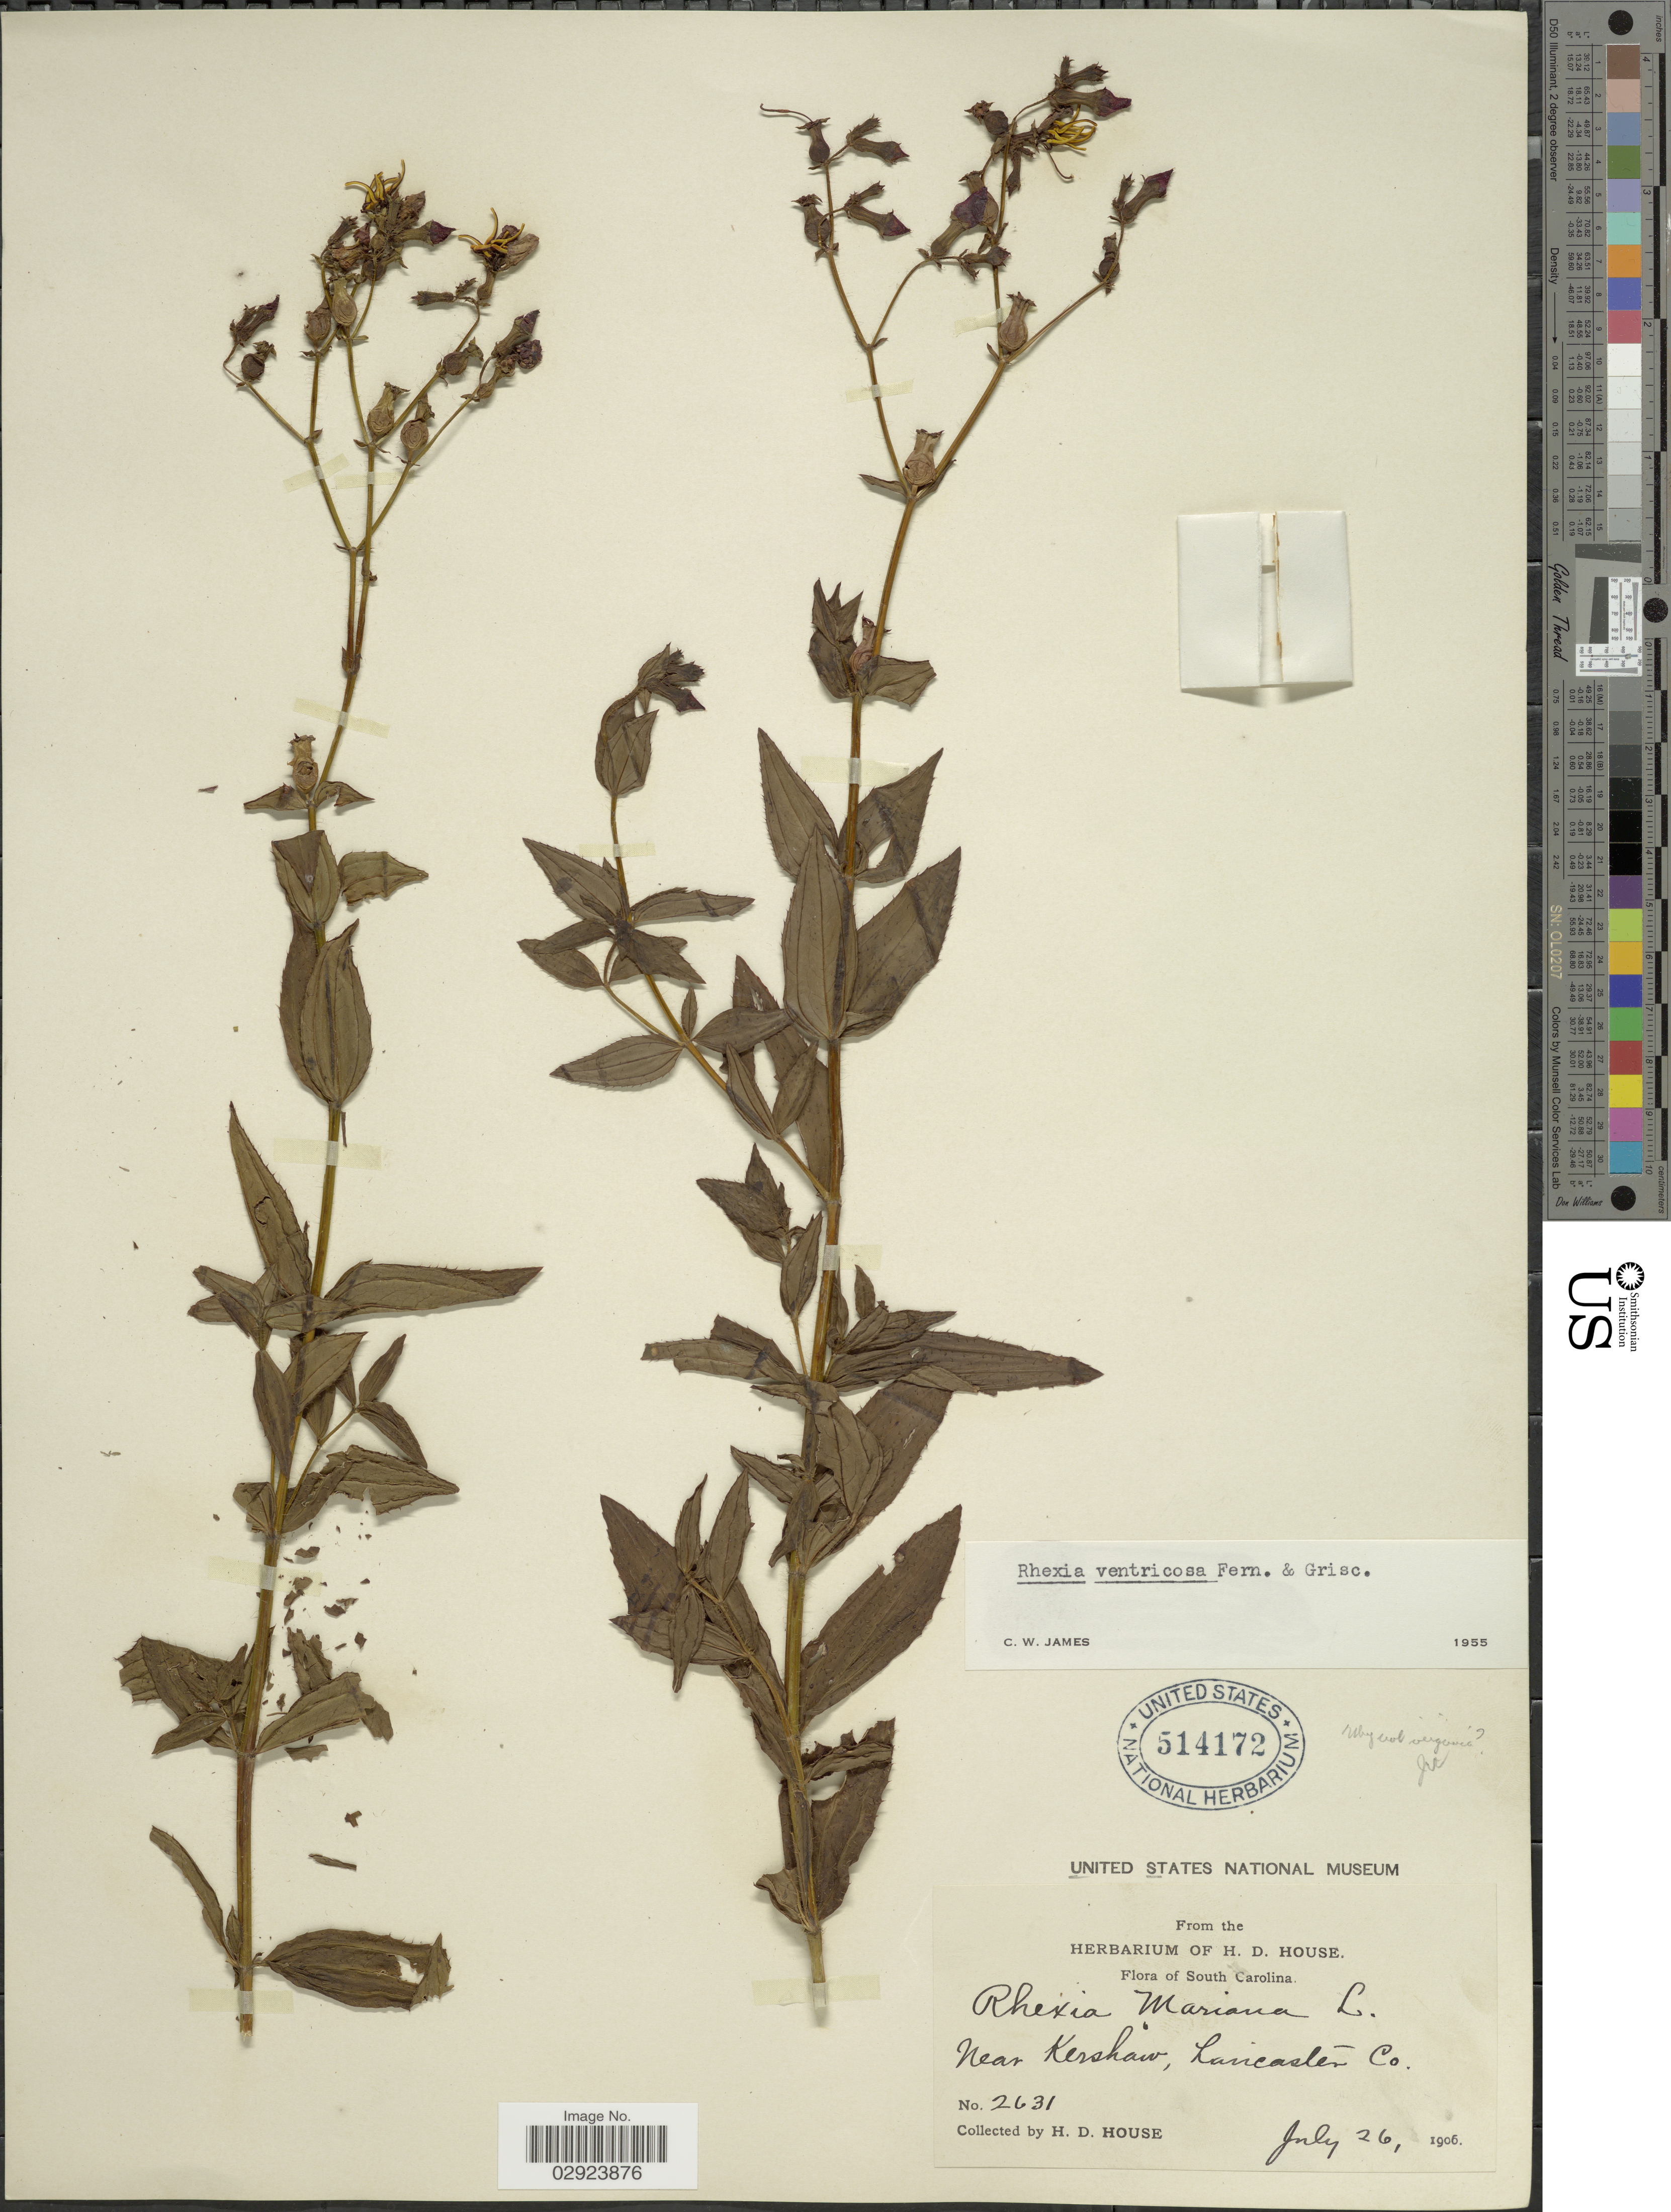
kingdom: Plantae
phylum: Tracheophyta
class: Magnoliopsida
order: Myrtales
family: Melastomataceae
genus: Rhexia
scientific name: Rhexia ventricosa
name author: Fernald & Griscom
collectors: H. D. House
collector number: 2631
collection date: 1906-07-26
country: United States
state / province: South Carolina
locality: Near Kershaw, Lancaster Co.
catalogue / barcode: US 514172